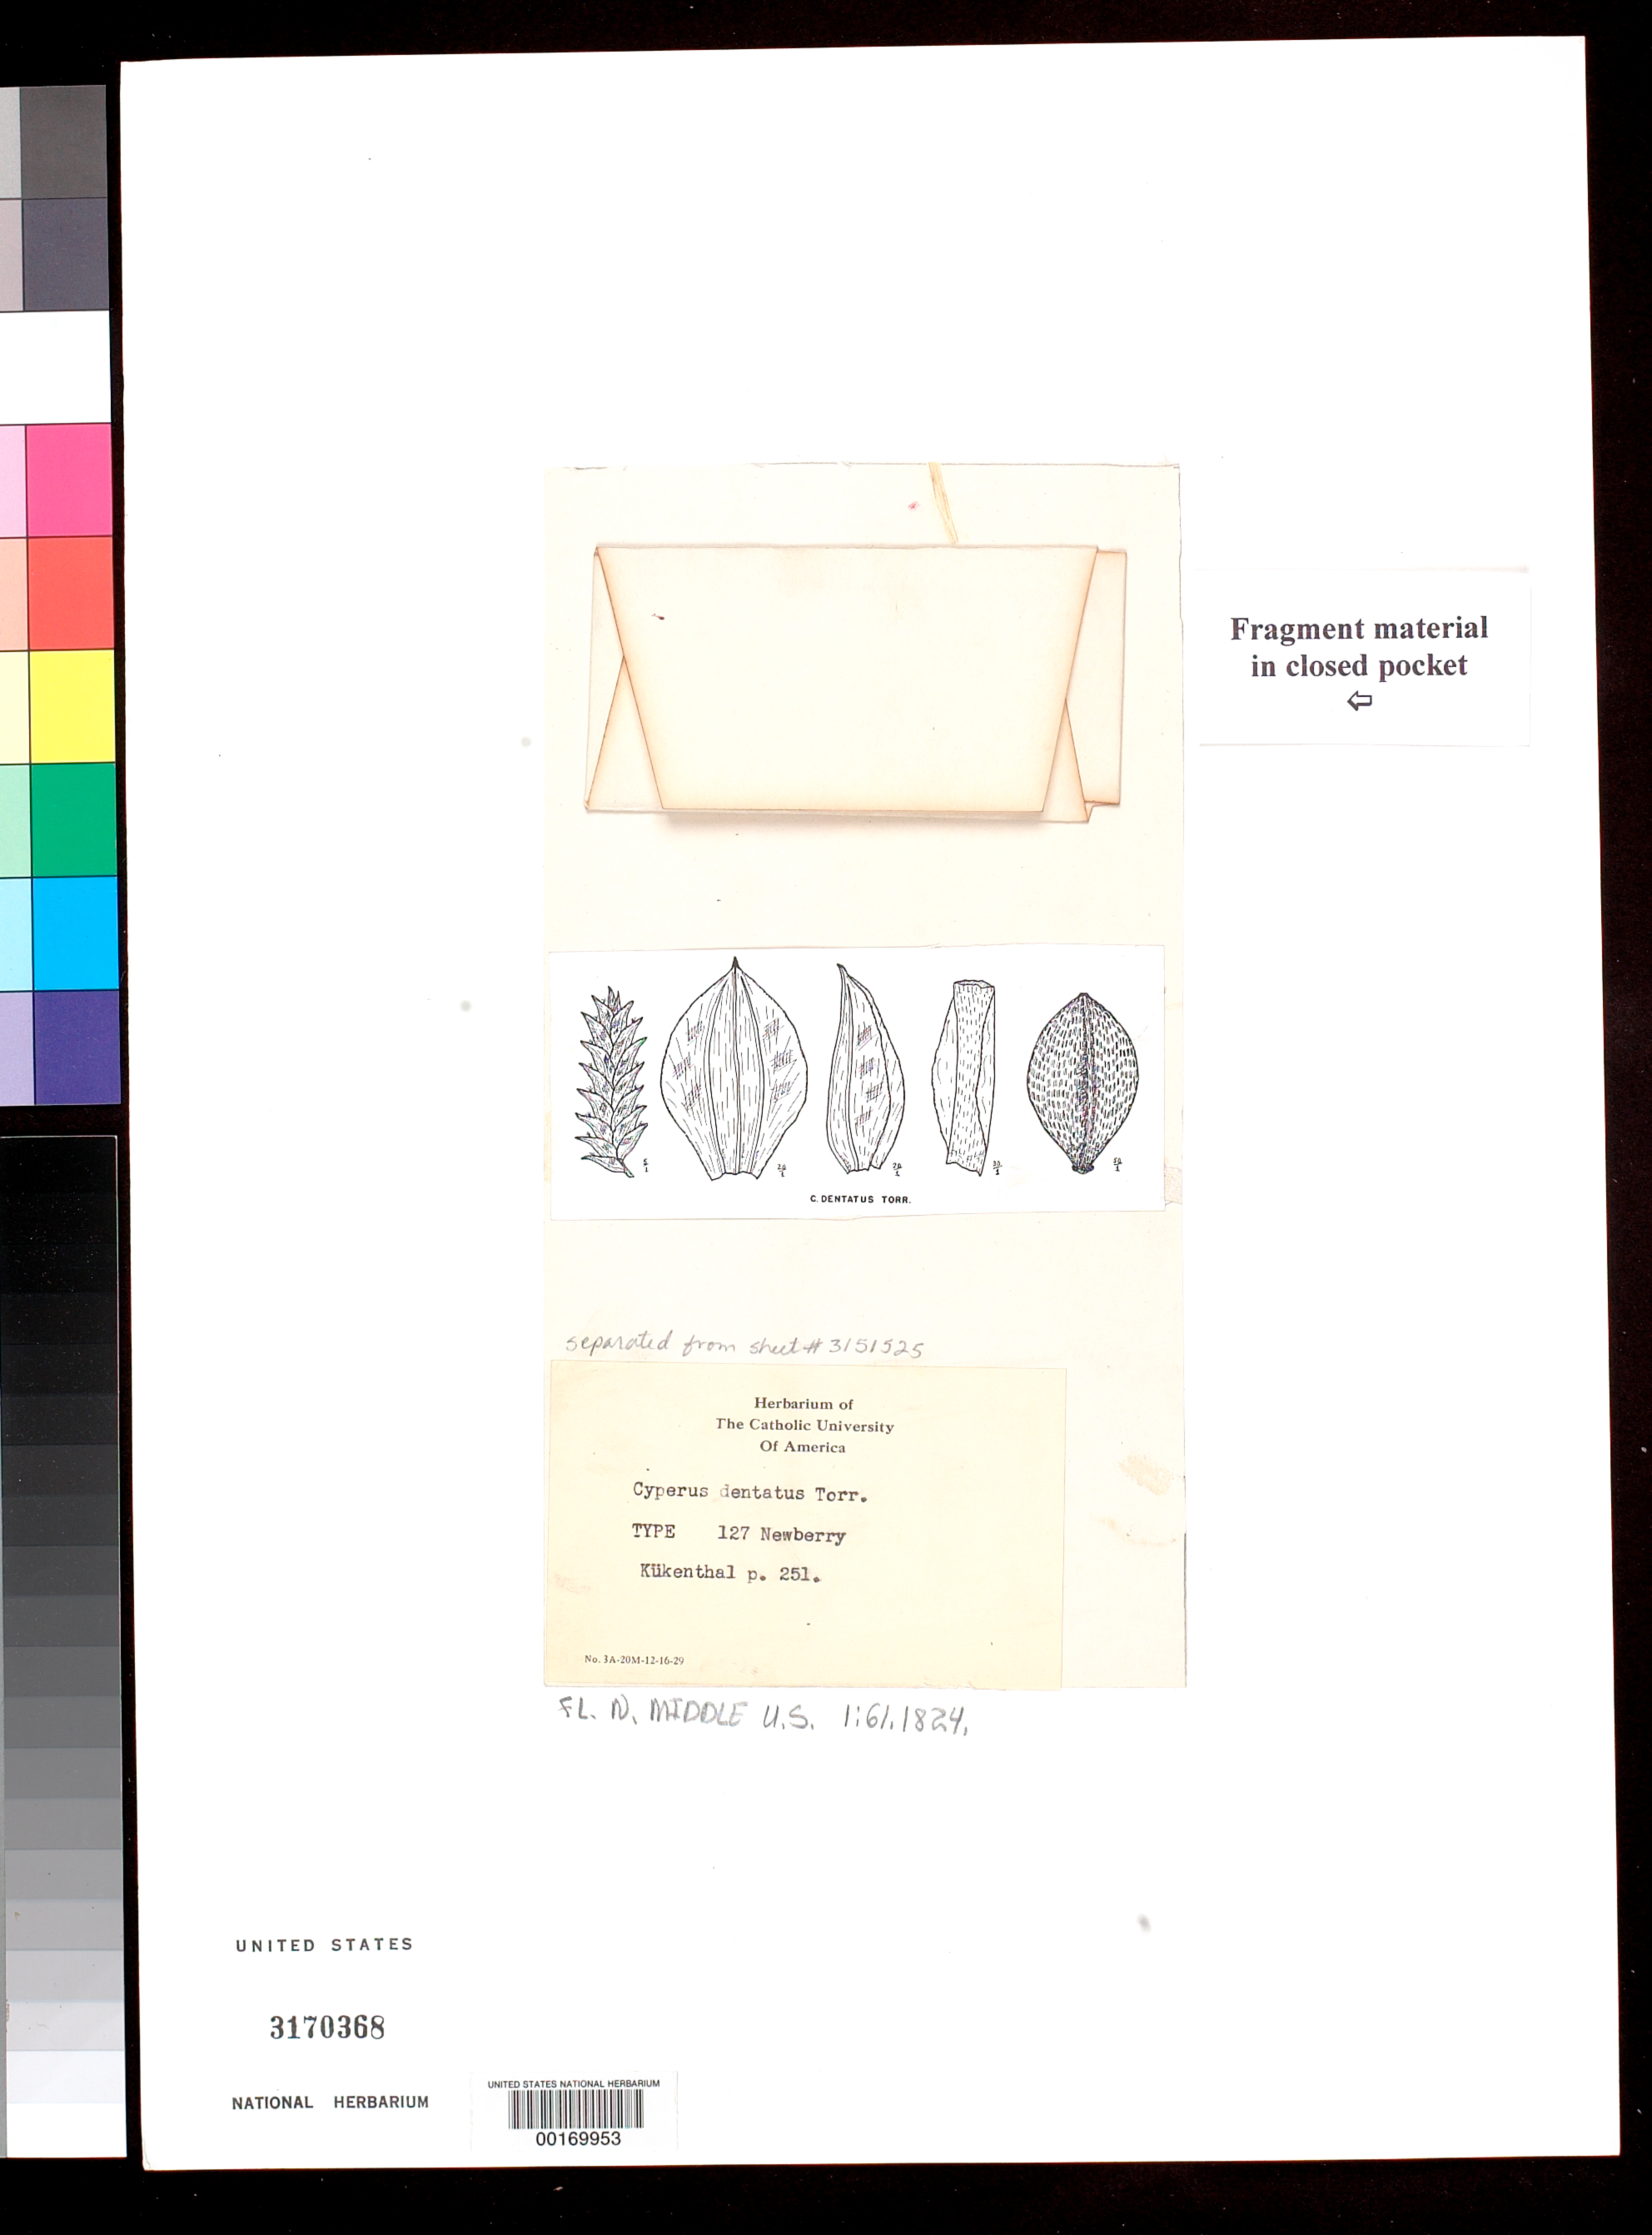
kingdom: Plantae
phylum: Tracheophyta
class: Liliopsida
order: Poales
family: Cyperaceae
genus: Cyperus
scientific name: Cyperus dentatus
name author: Torr.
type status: Type Fragment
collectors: G. Kükenthal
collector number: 127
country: United States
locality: Newberry.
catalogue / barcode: US 3170368